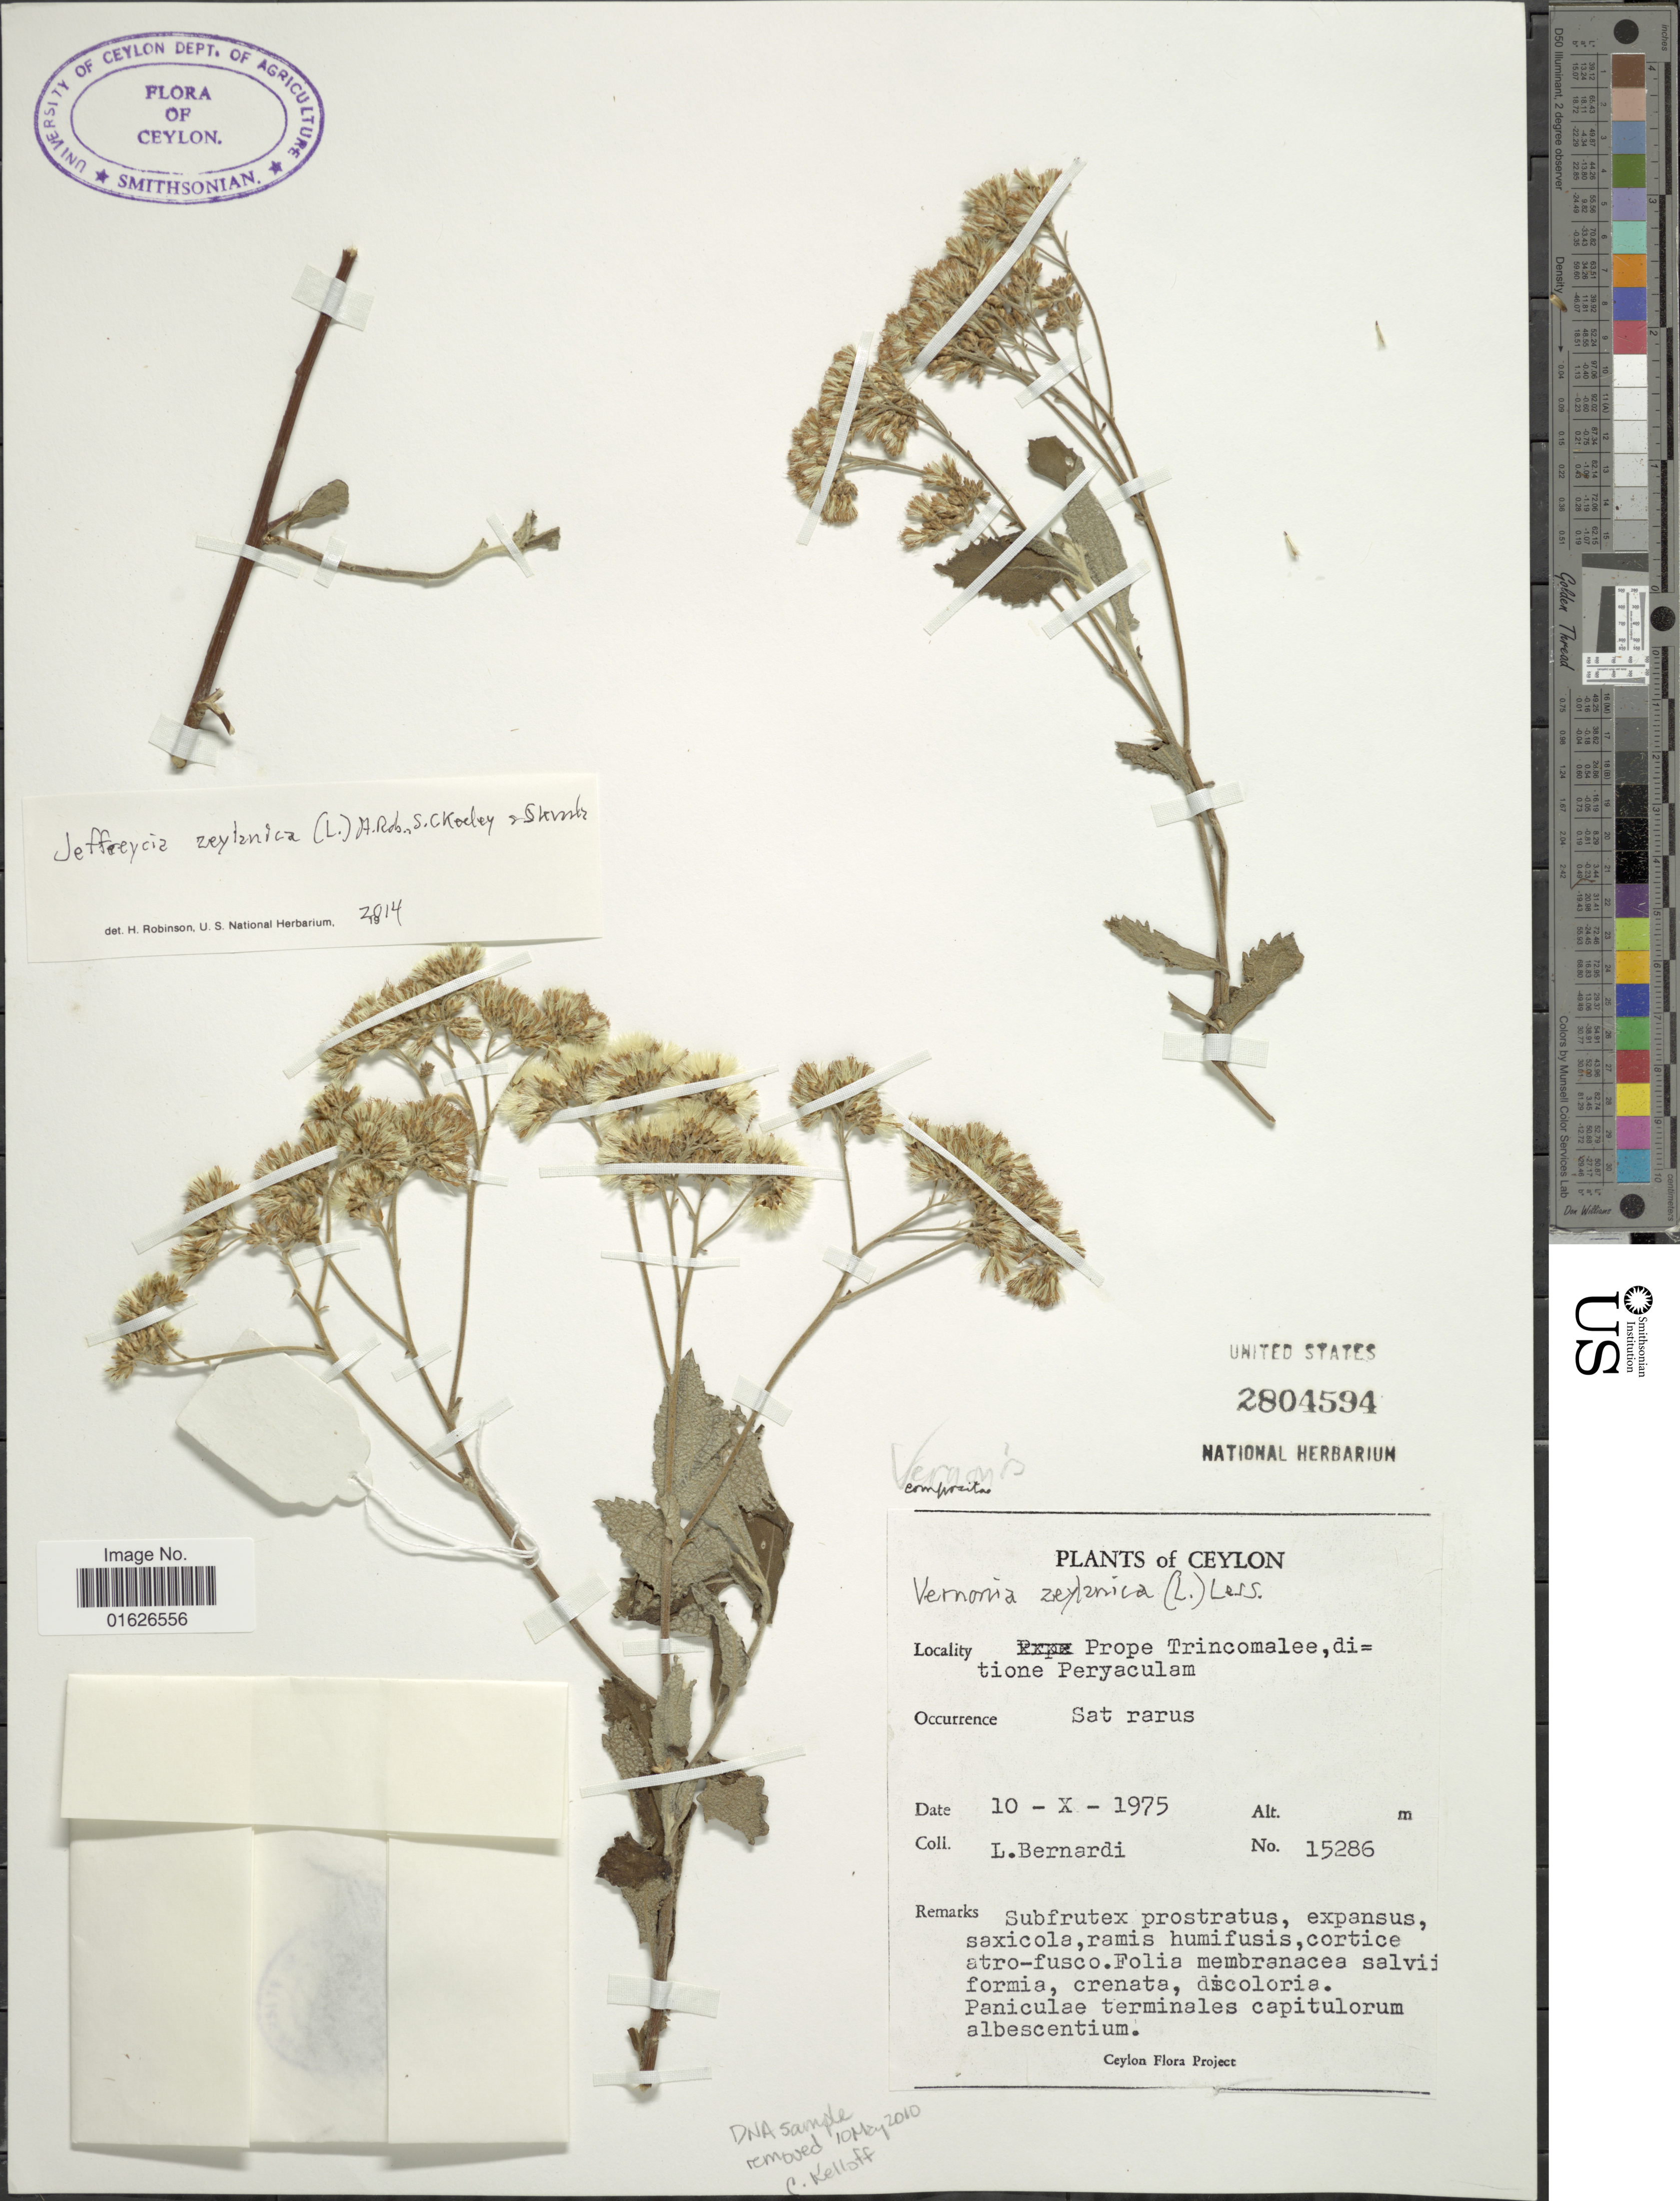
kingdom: Plantae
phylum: Tracheophyta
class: Magnoliopsida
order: Asterales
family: Asteraceae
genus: Jeffreycia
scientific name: Jeffreycia zeylanica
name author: (L.) H. Rob.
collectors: L. Bernardi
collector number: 15286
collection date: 1975-10-10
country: Sri Lanka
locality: Ceylon, Prope Trincomalee, ditione Peryaculam.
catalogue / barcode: US 2804594